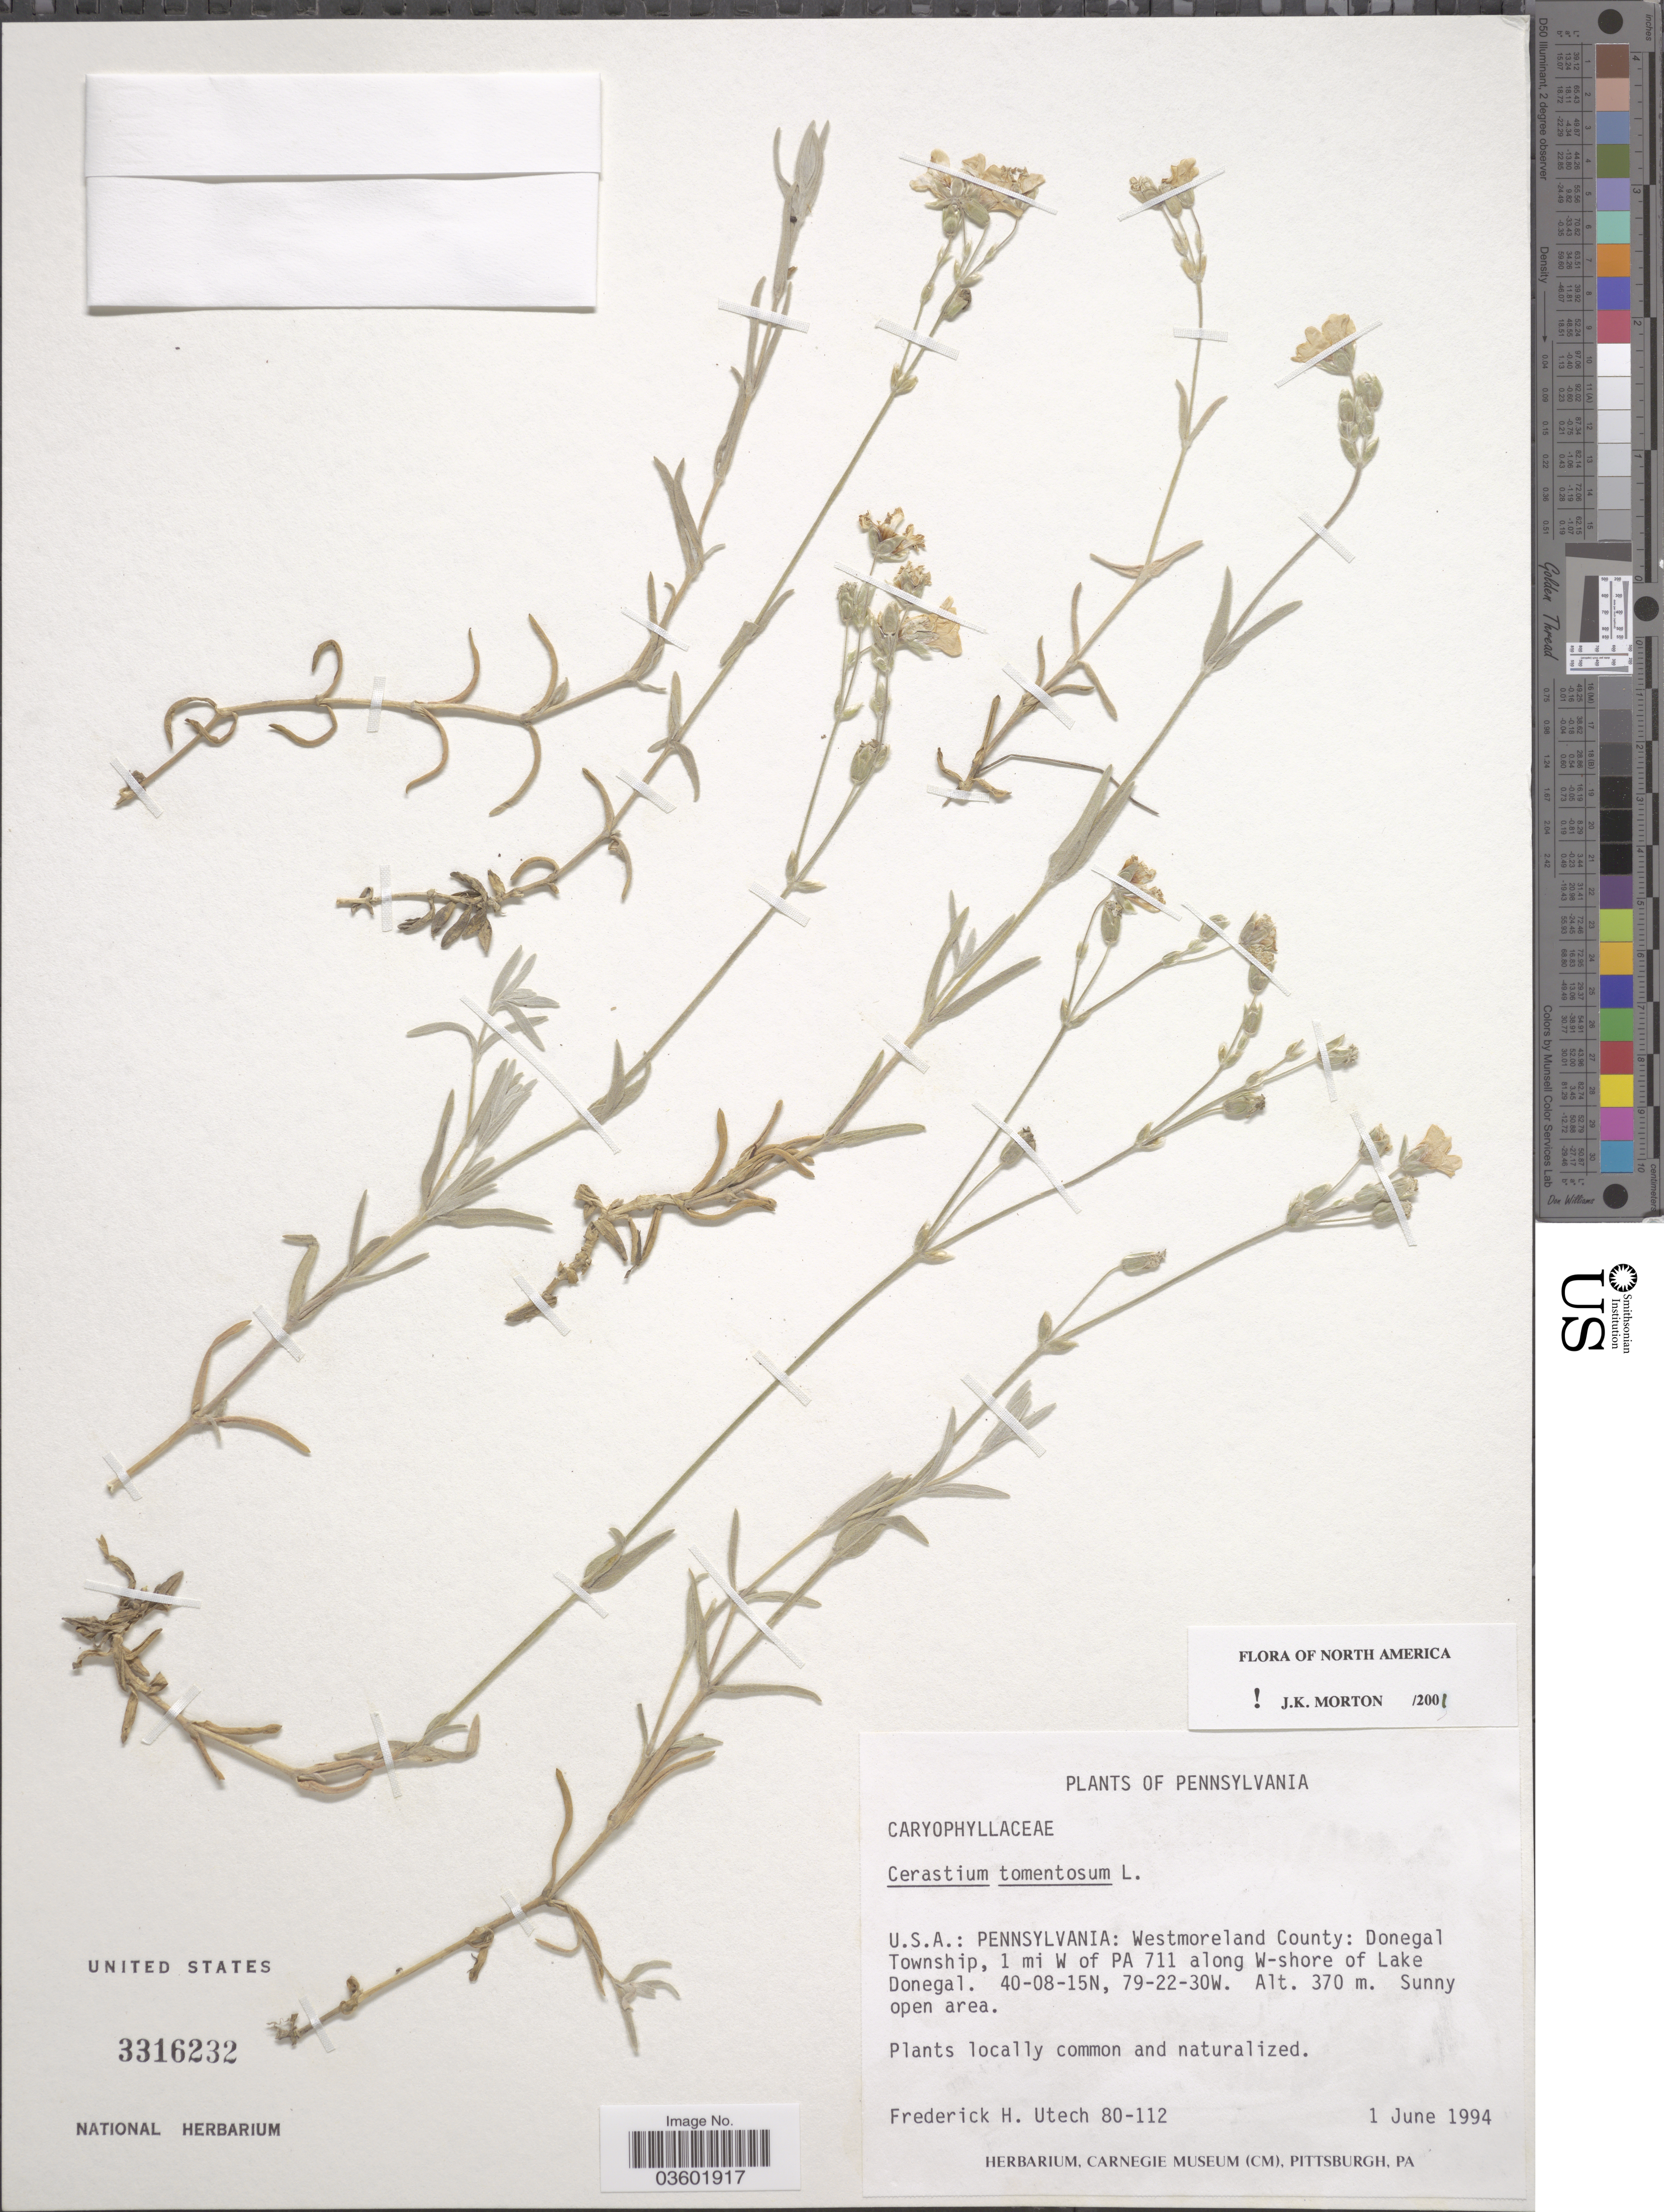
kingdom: Plantae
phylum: Tracheophyta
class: Magnoliopsida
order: Caryophyllales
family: Caryophyllaceae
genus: Cerastium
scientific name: Cerastium tomentosum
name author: L.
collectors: F. Utech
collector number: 80-112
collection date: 1994-06-01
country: United States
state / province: Pennsylvania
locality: Westmoreland County: Donegal Township, 1 mi of PA 711 along W-shore of Lake Donegal.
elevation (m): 370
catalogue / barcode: US 3316232